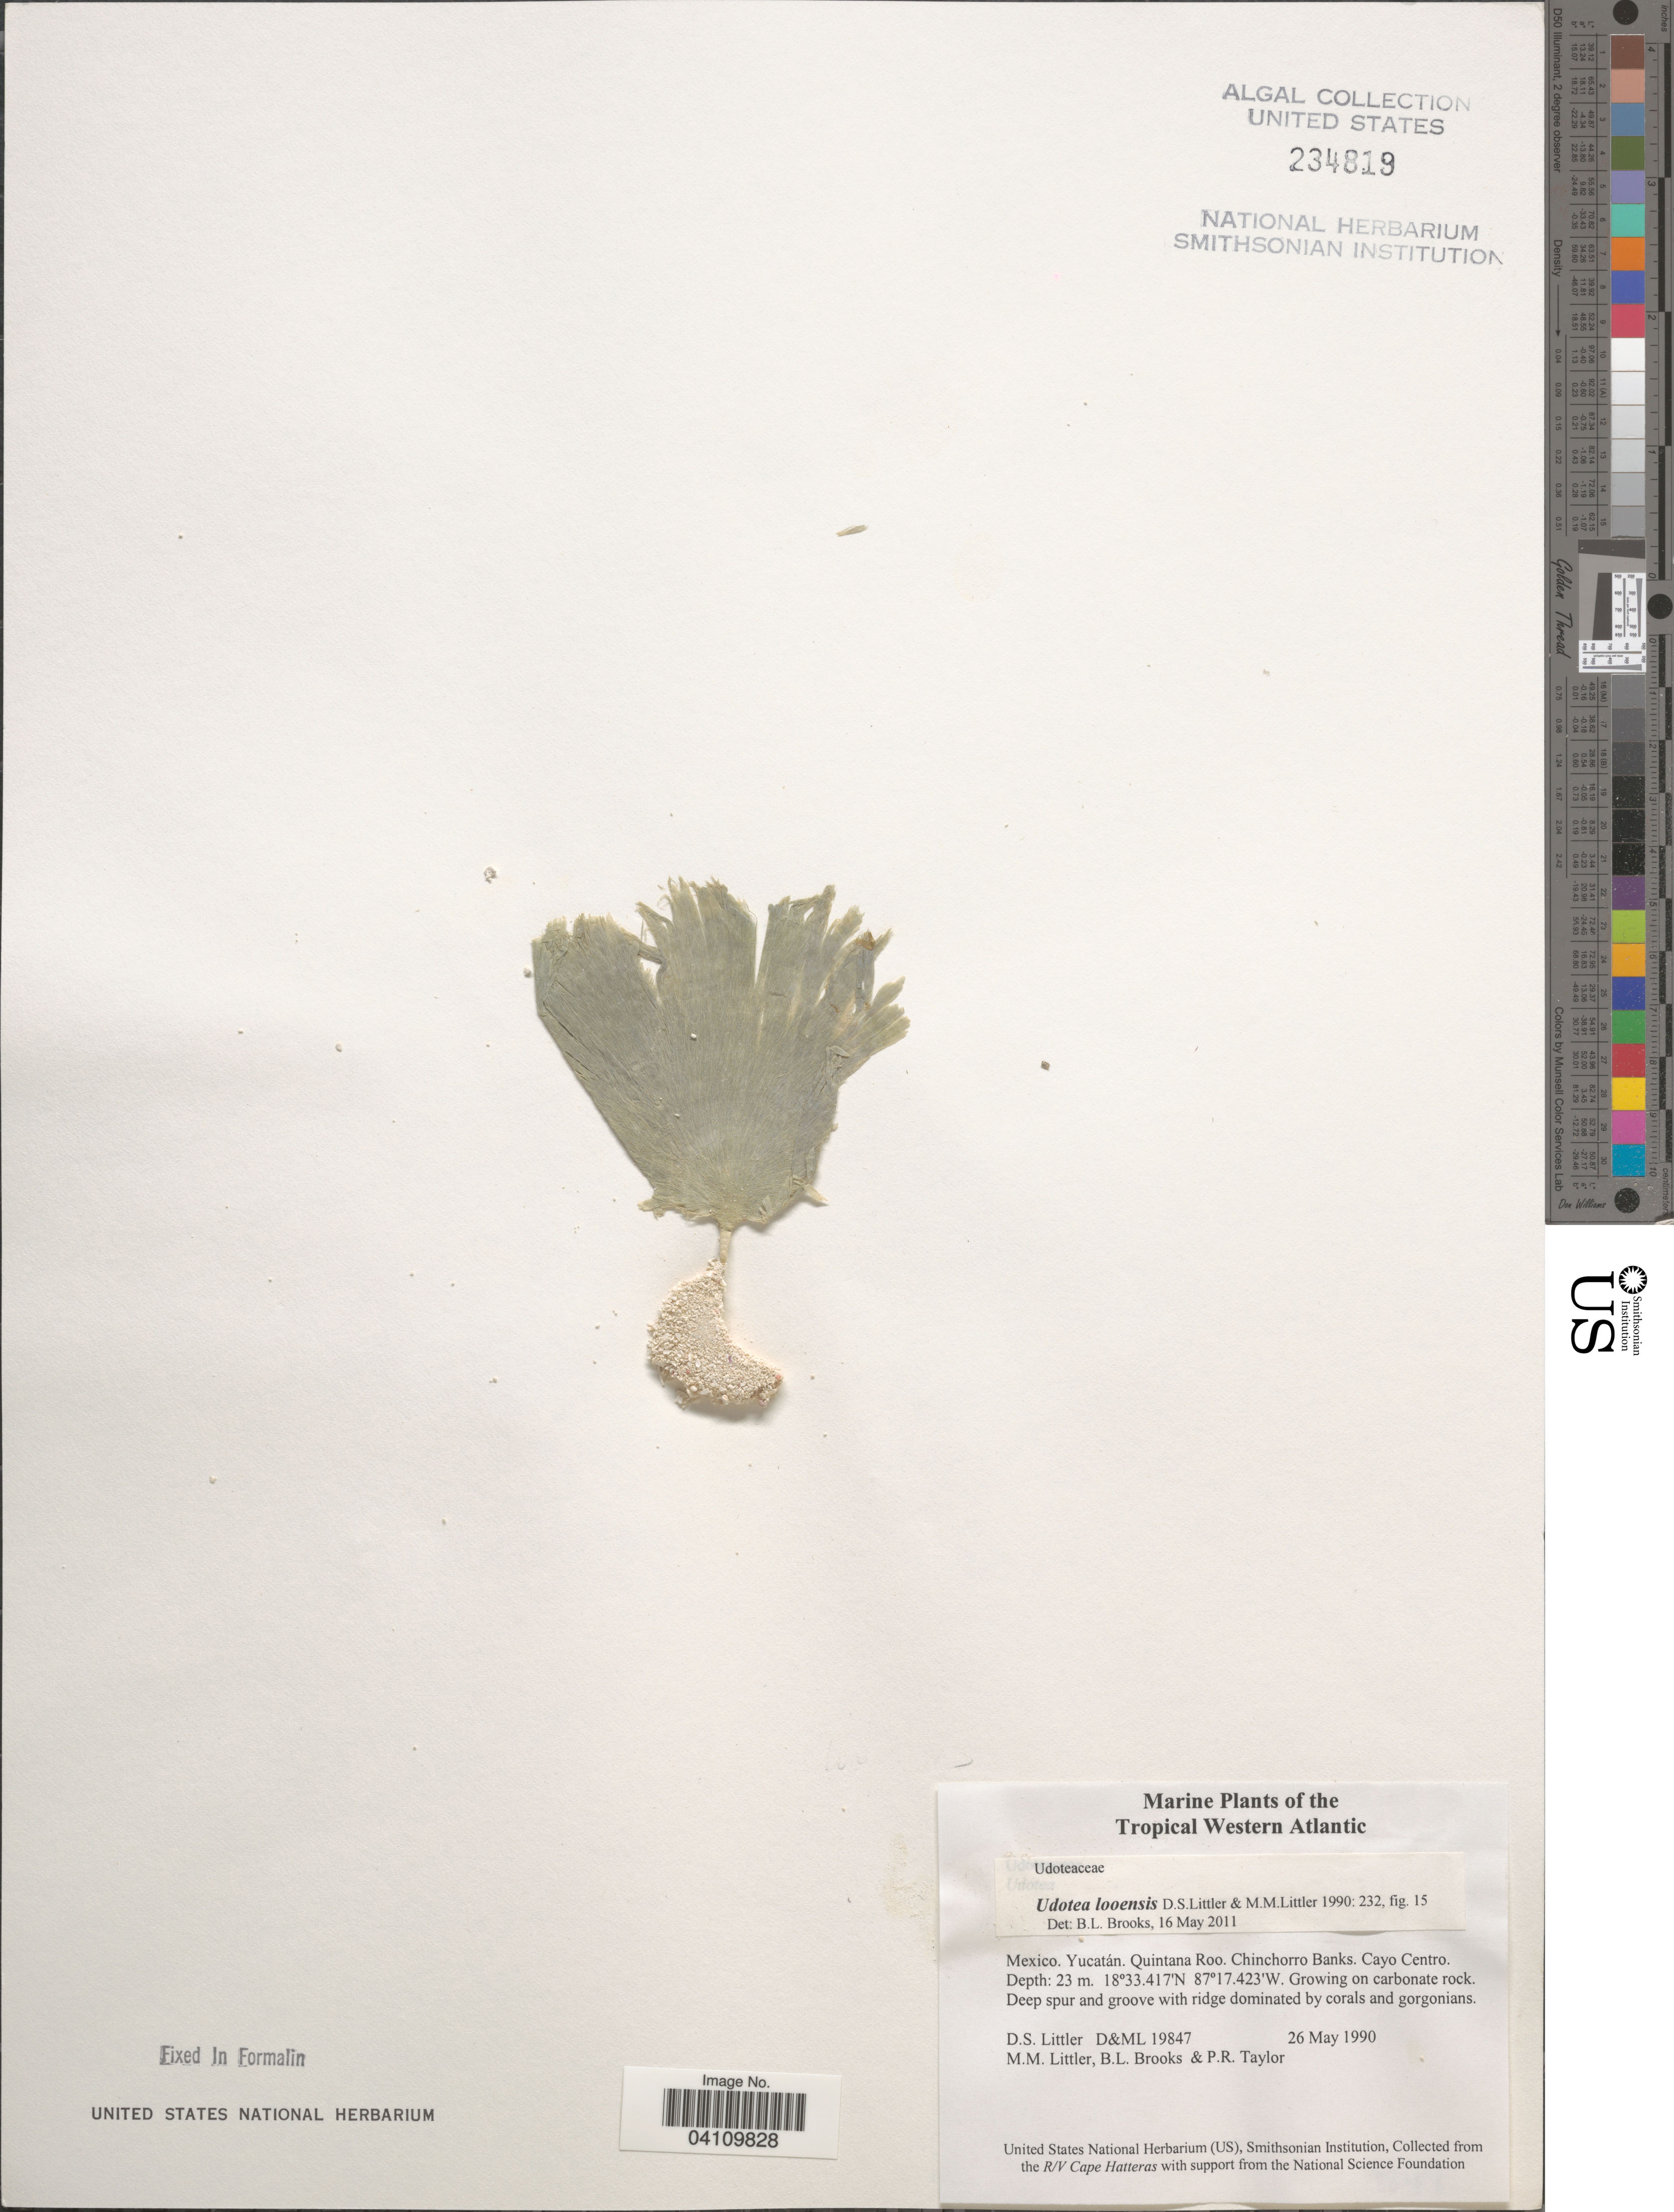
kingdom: Plantae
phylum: Chlorophyta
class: Ulvophyceae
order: Bryopsidales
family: Udoteaceae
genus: Udotea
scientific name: Udotea looensis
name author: D.S. Littler & Littler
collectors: D. S. Littler, B. Brooks & P. R. Taylor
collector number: D&ML 19847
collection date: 1990-05-26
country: Mexico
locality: Tropical Western Atlantic. Yucatán Roo. Chinchorro Banks. Cayo Centro.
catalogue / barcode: US 234819